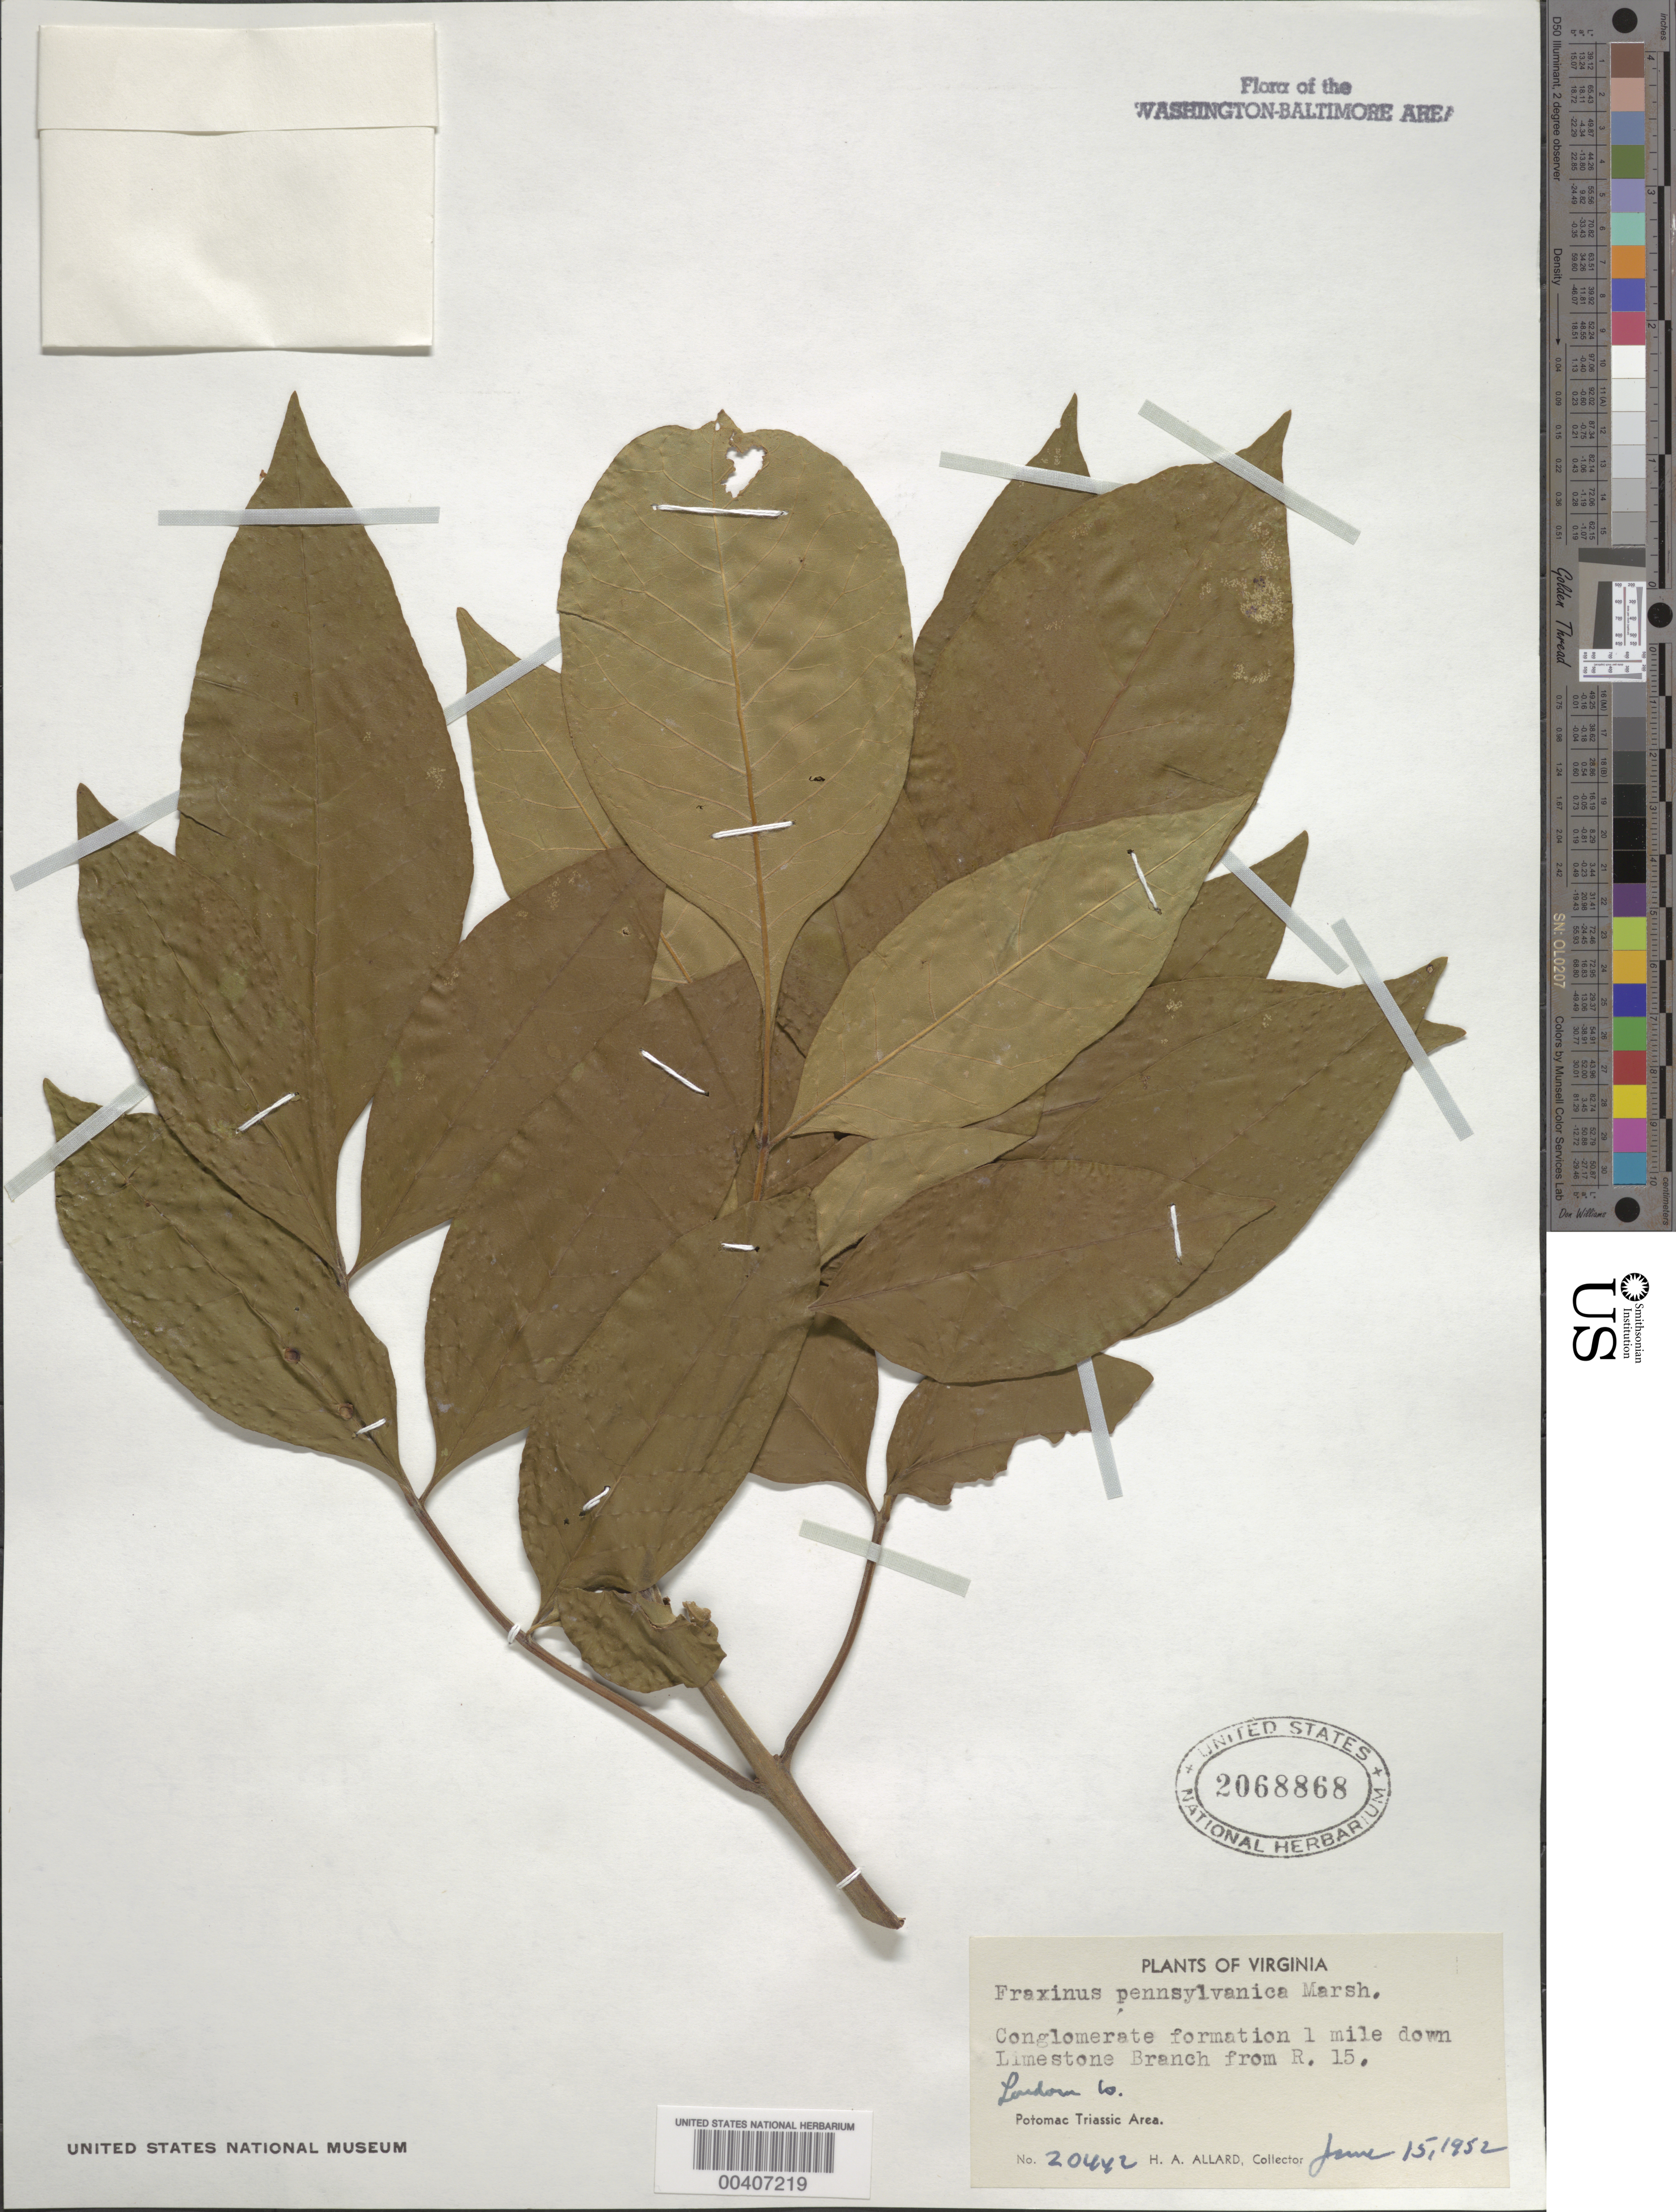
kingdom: Plantae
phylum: Tracheophyta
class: Magnoliopsida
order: Lamiales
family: Oleaceae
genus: Fraxinus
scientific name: Fraxinus pennsylvanica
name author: Marshall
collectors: H. A. Allard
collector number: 20442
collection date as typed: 15 Jun 1952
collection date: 1952-06-15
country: United States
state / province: Virginia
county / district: Loudoun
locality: Limestone Branch near Route 15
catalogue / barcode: US 2068868